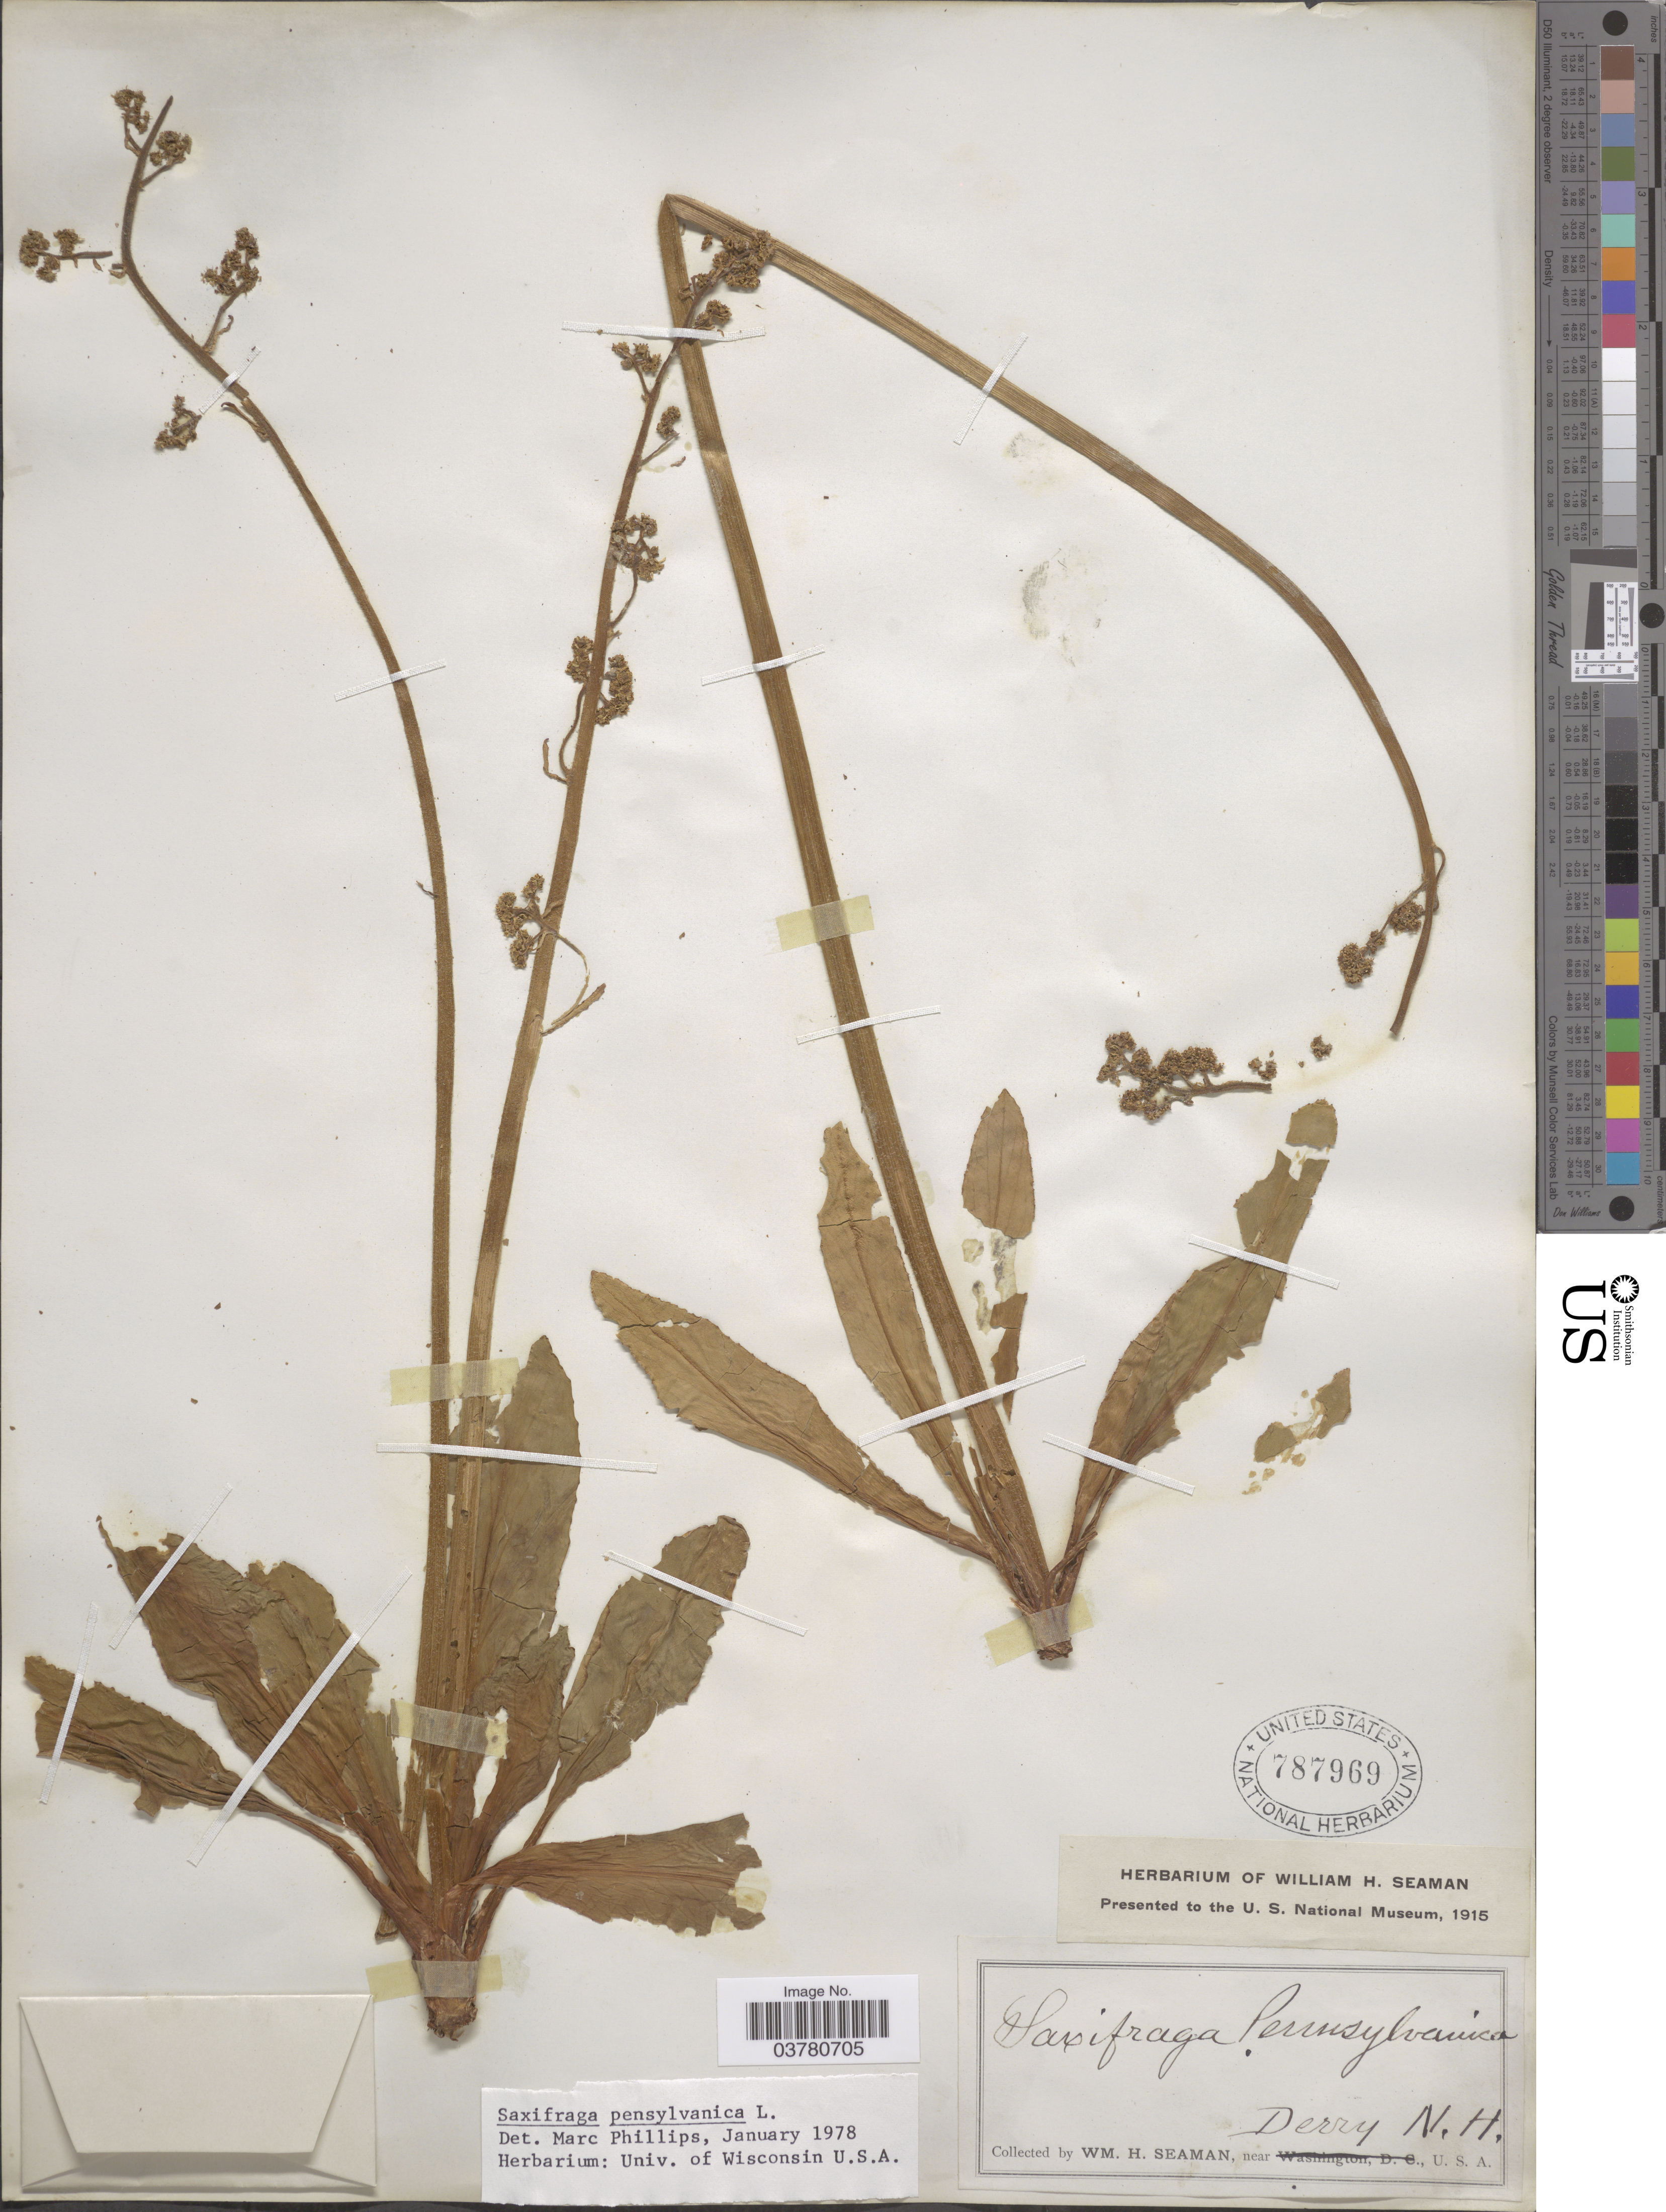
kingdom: Plantae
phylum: Tracheophyta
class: Magnoliopsida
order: Saxifragales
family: Saxifragaceae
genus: Micranthes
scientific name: Micranthes pensylvanica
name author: (L.) Haw.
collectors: W. Seaman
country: United States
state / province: New Hampshire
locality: Derry.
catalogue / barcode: US 787969